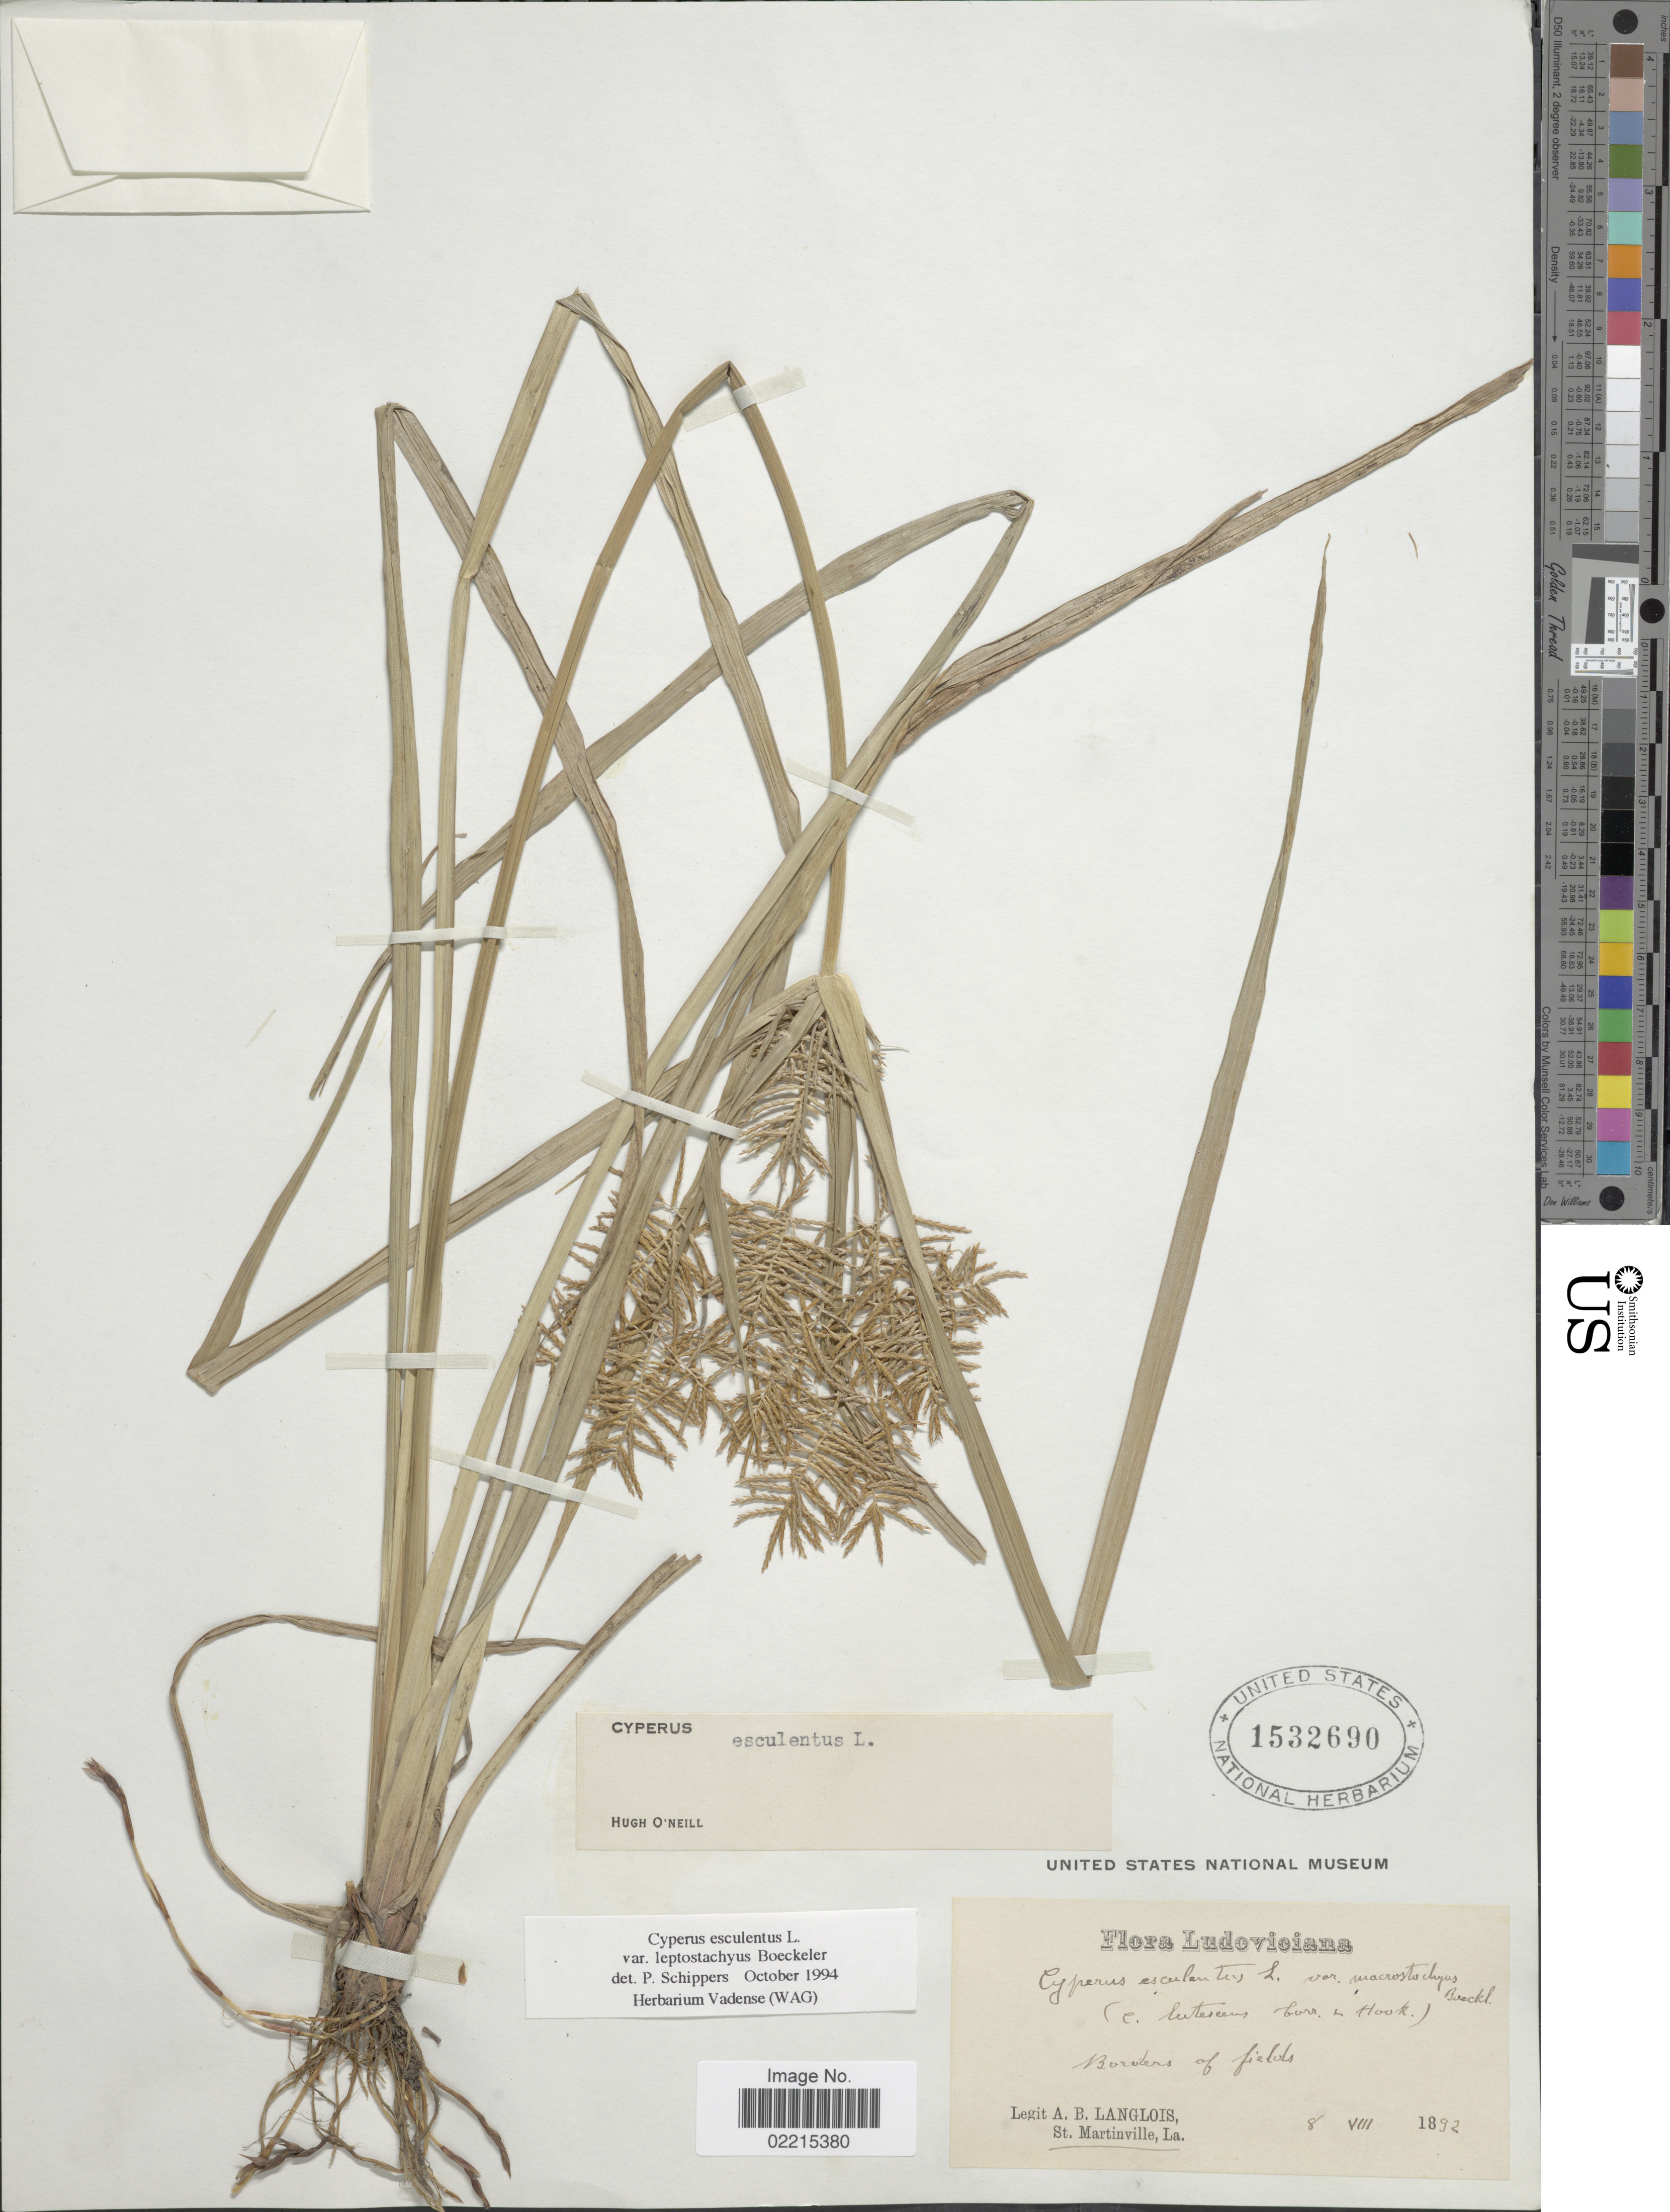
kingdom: Plantae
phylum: Tracheophyta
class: Liliopsida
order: Poales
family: Cyperaceae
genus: Cyperus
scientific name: Cyperus esculentus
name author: L.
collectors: A. Langlois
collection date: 1892-08-08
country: United States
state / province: Louisiana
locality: St. Martinville [unsure placement]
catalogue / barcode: US 1532690